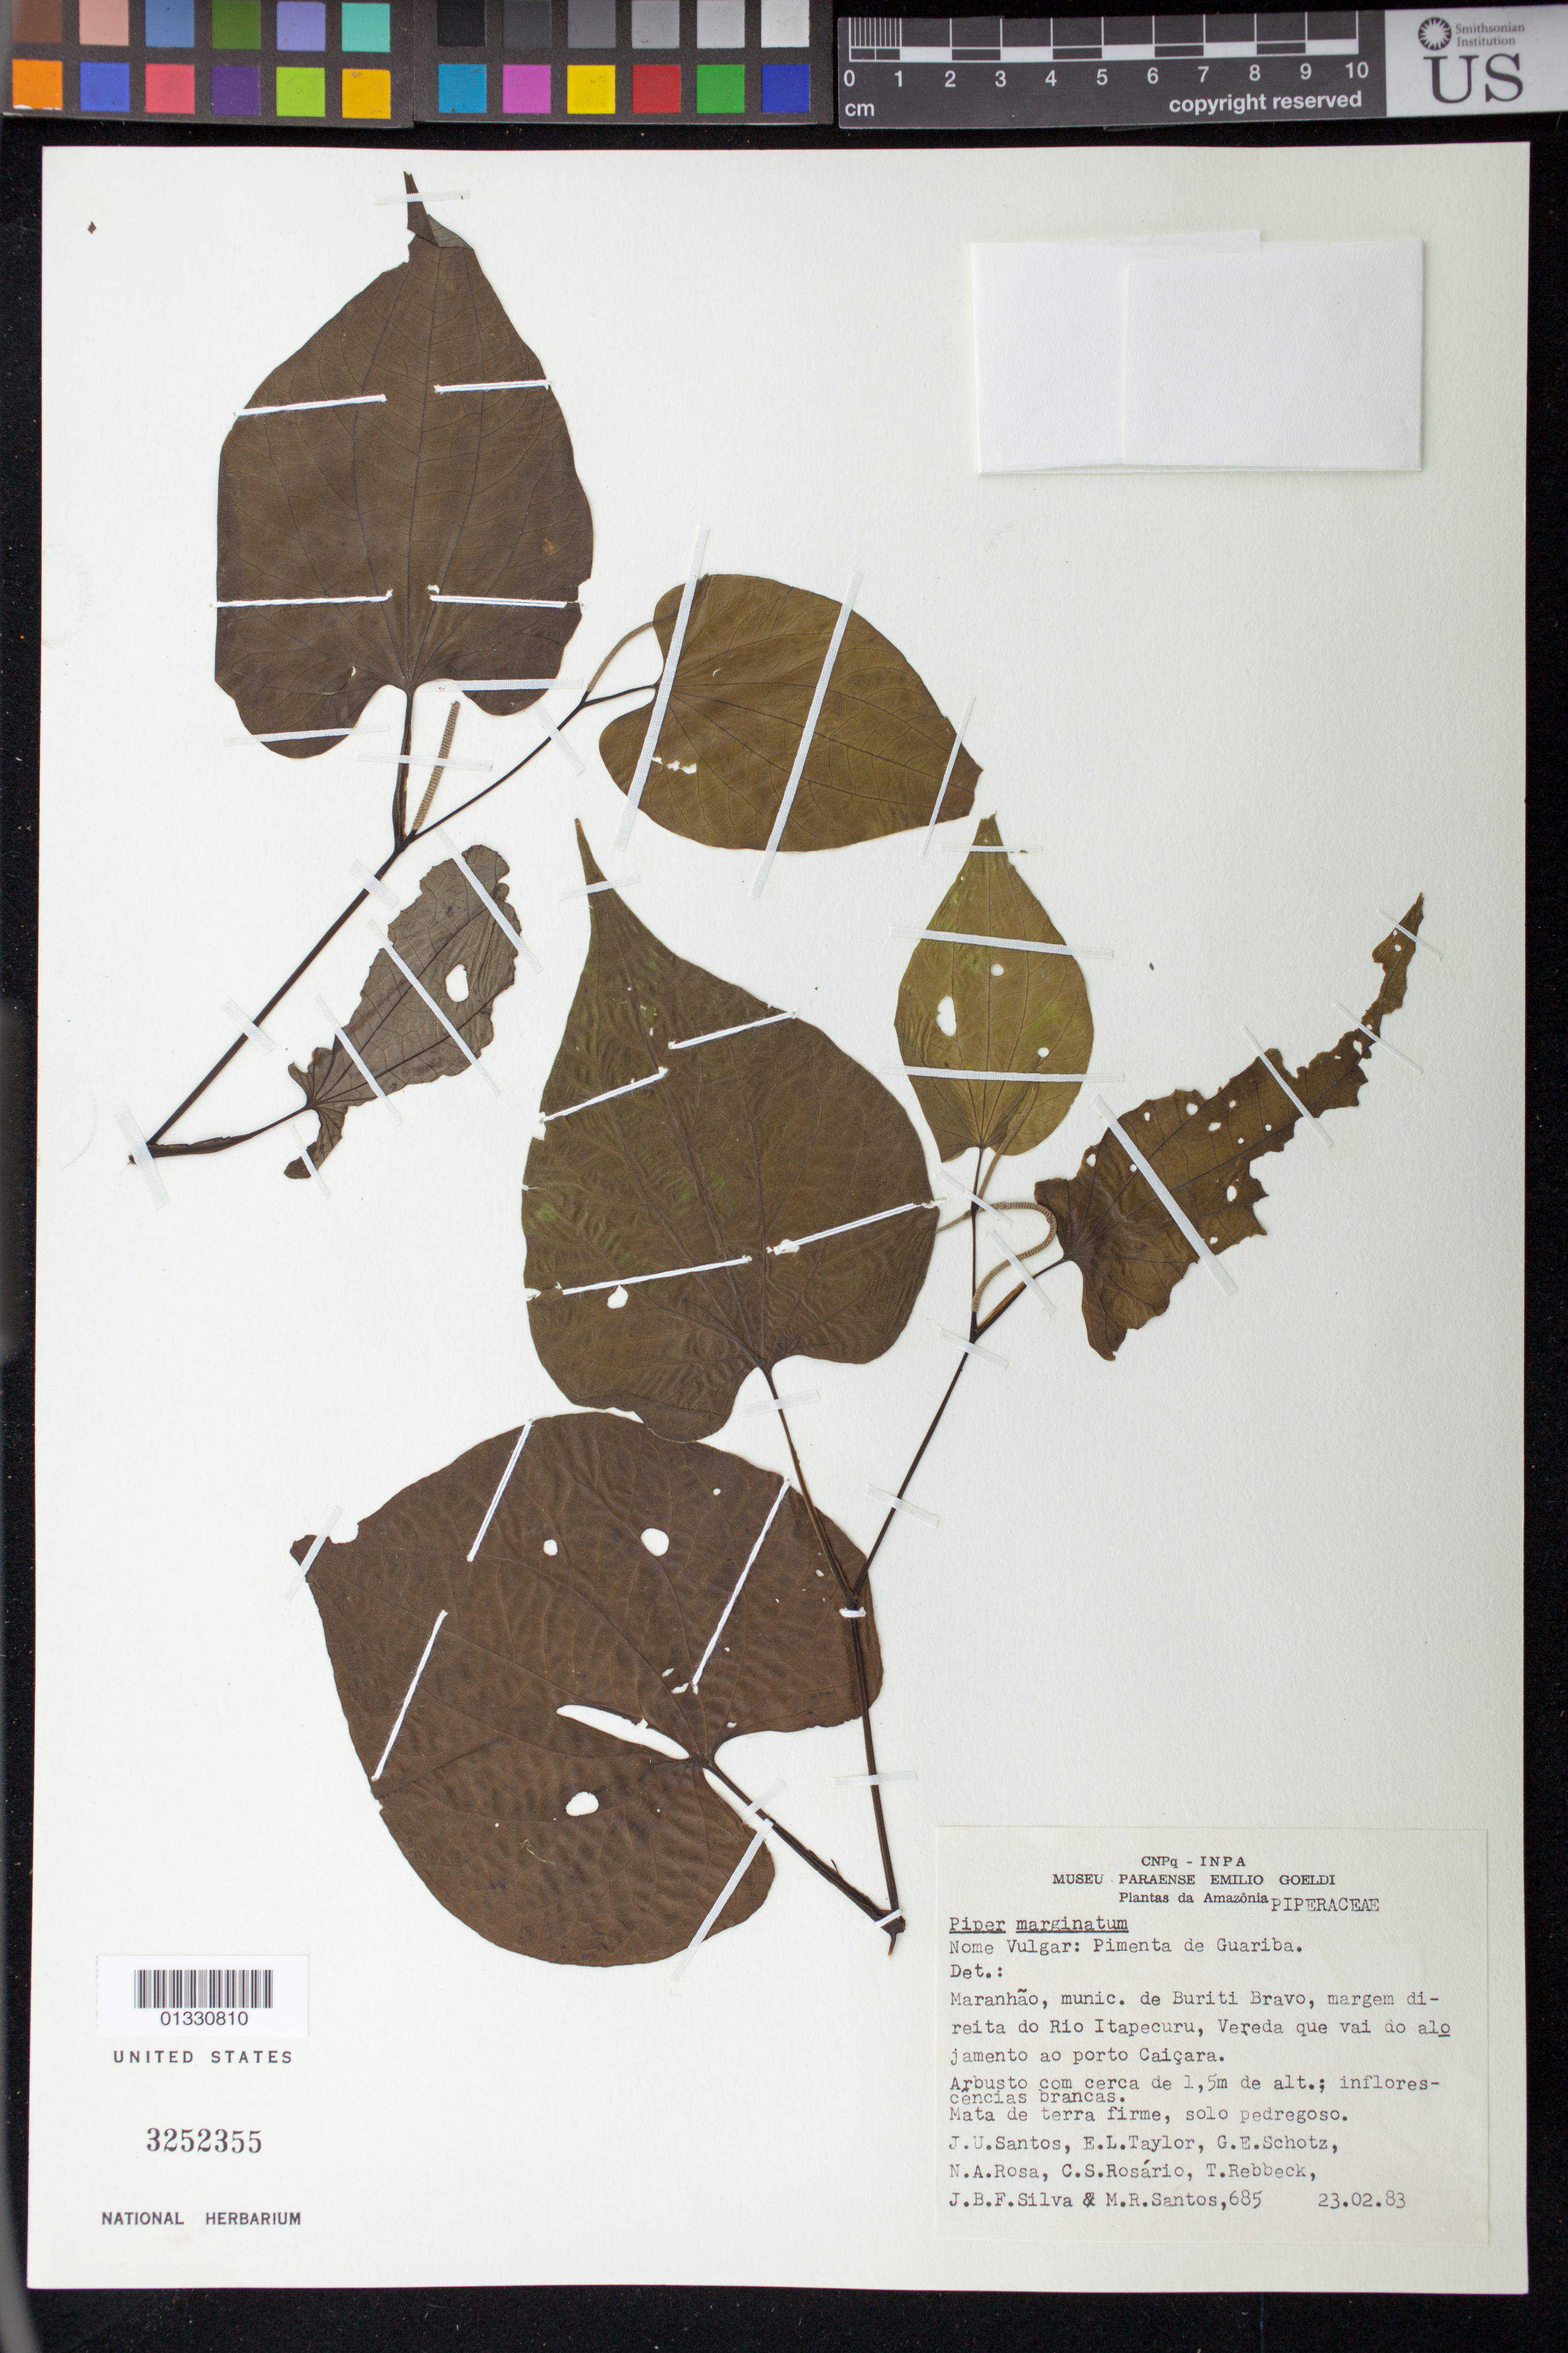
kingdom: Plantae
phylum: Tracheophyta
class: Magnoliopsida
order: Piperales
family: Piperaceae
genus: Piper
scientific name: Piper marginatum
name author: Jacq.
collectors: J. U. Santos et al.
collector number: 685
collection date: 1983-02-23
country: Brazil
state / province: Maranhão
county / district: Buriti Bravo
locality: Margem direita do Rio Itapecuru, Vereda que vai do alojamento ao porto Caiçara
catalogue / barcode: US 3252355